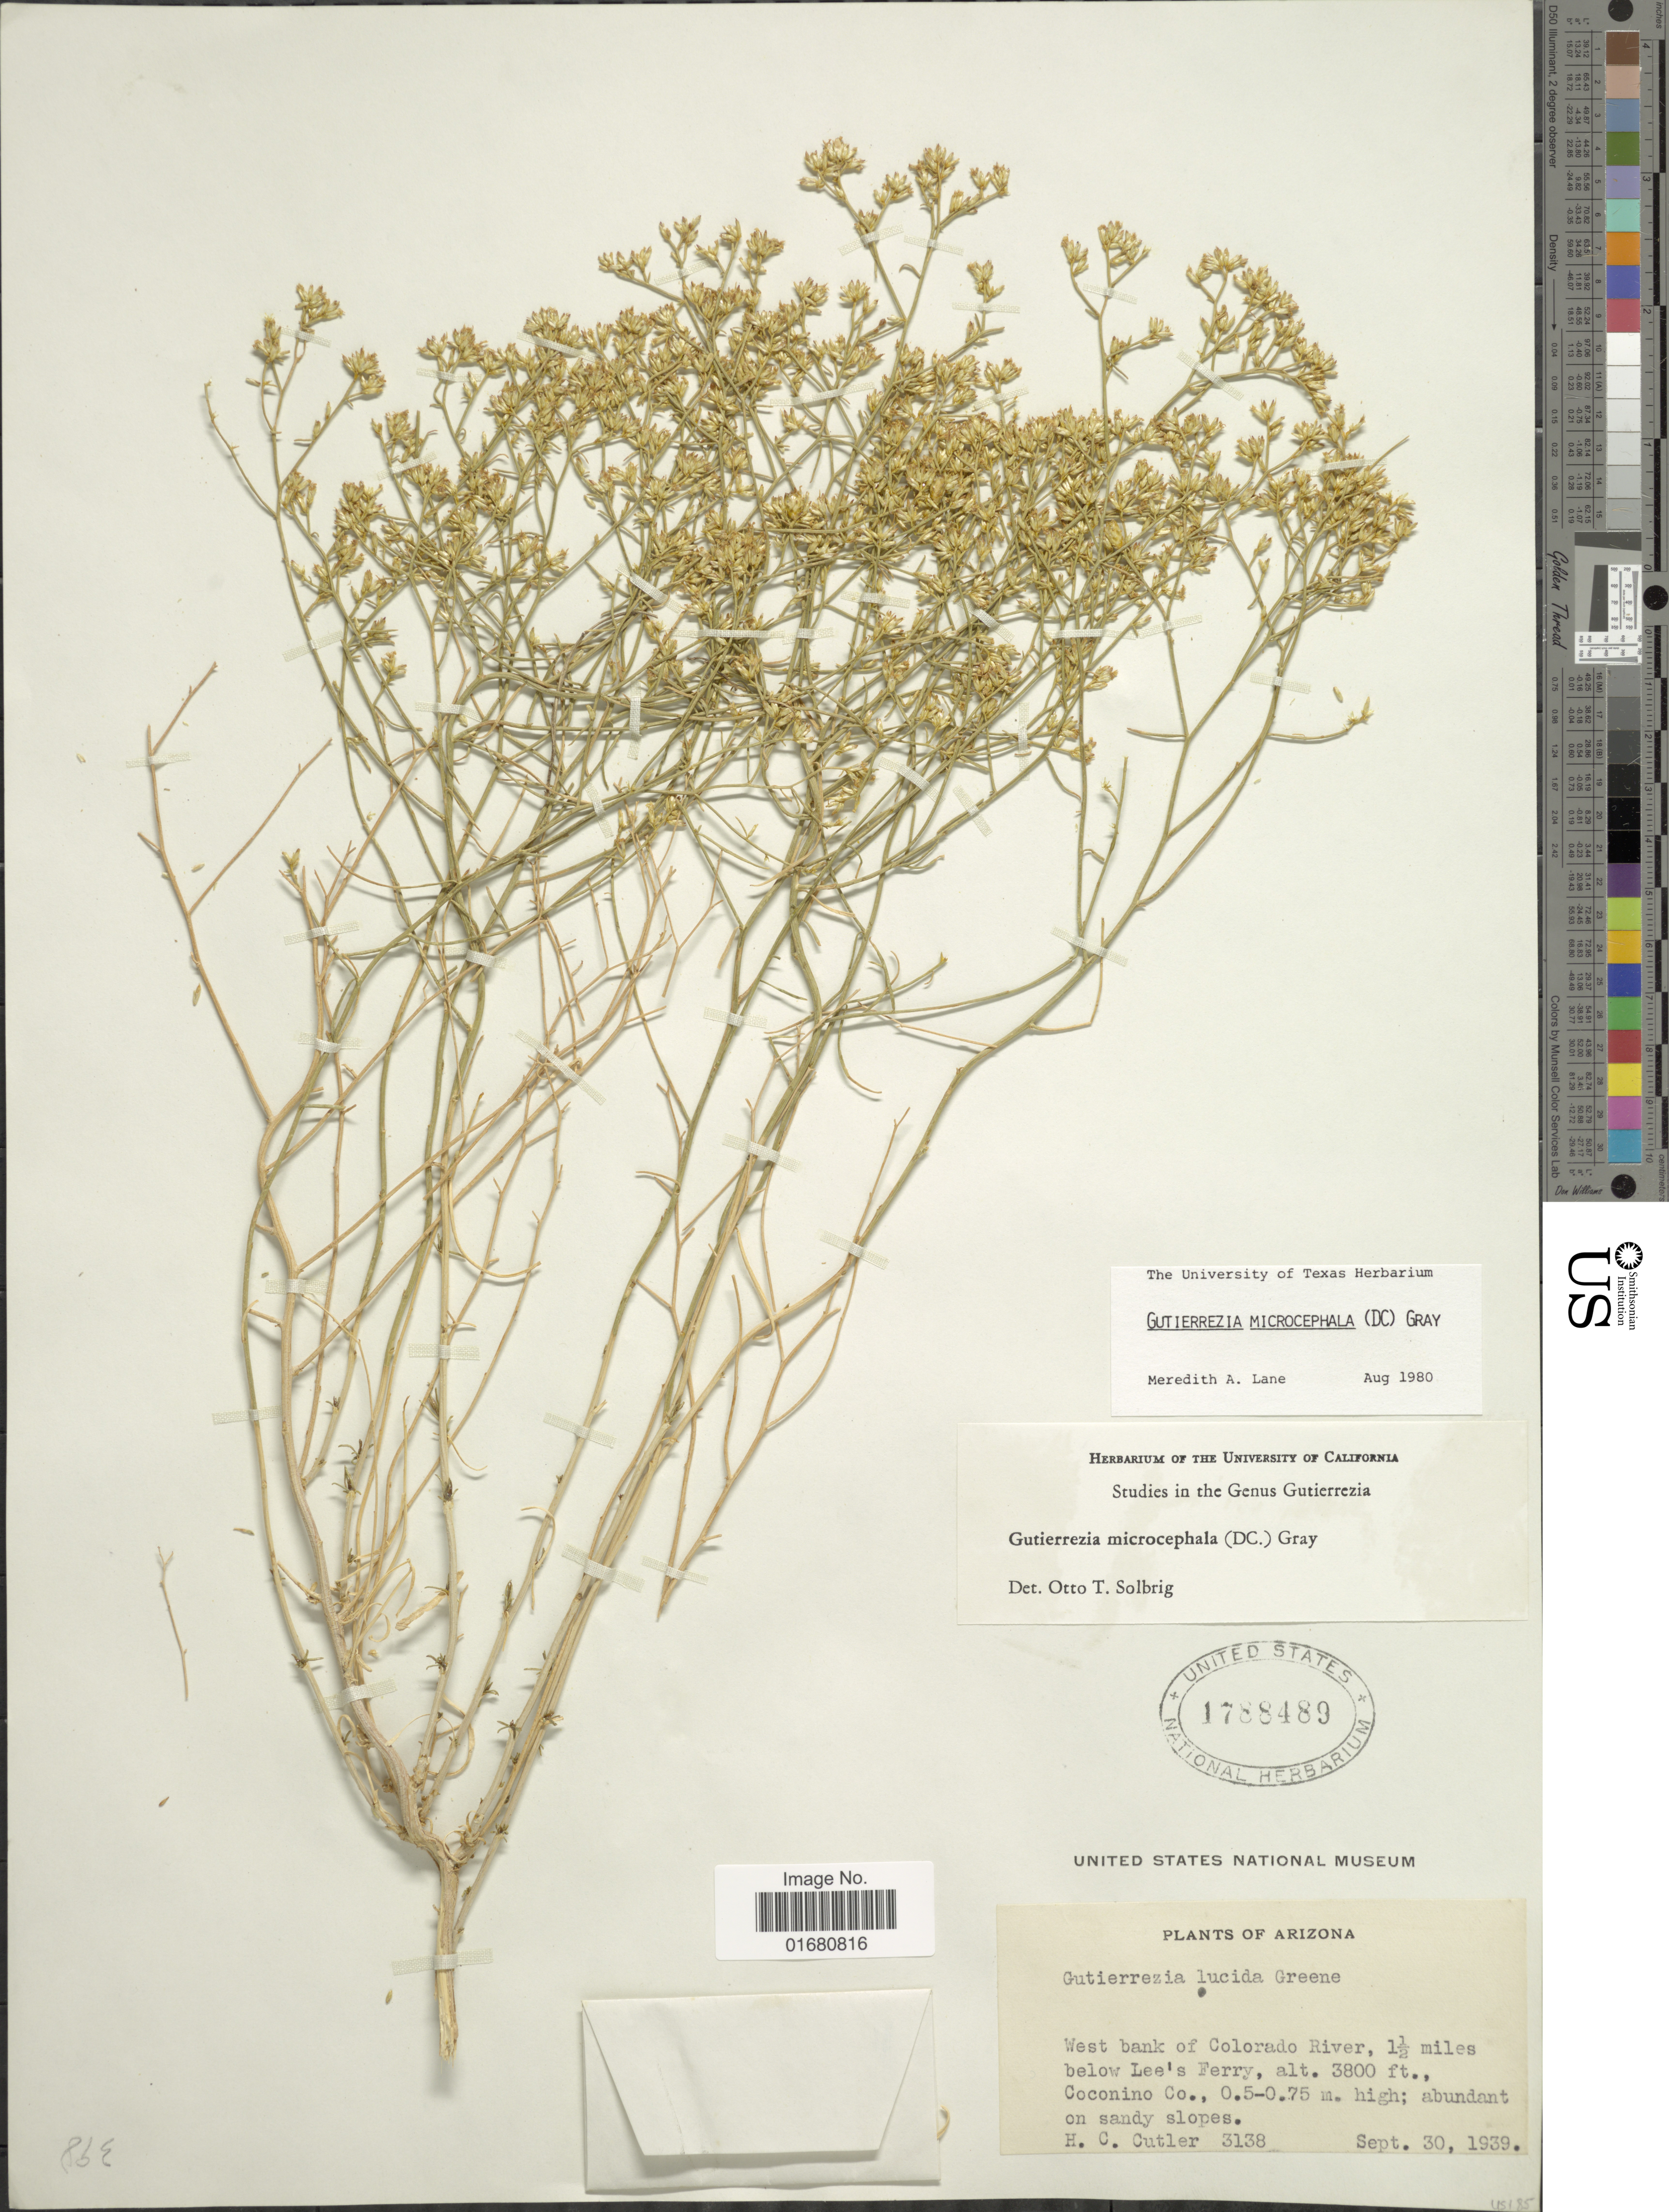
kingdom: Plantae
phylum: Tracheophyta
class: Magnoliopsida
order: Asterales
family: Asteraceae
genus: Gutierrezia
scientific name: Gutierrezia microcephala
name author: (DC.) A. Gray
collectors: H. C. Cutler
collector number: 3138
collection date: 1939-09-30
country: United States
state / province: Arizona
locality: West bank of Colorado River, 1½ miles below Lee's Ferry, Coconino Co.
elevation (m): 1158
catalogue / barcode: US 1788489